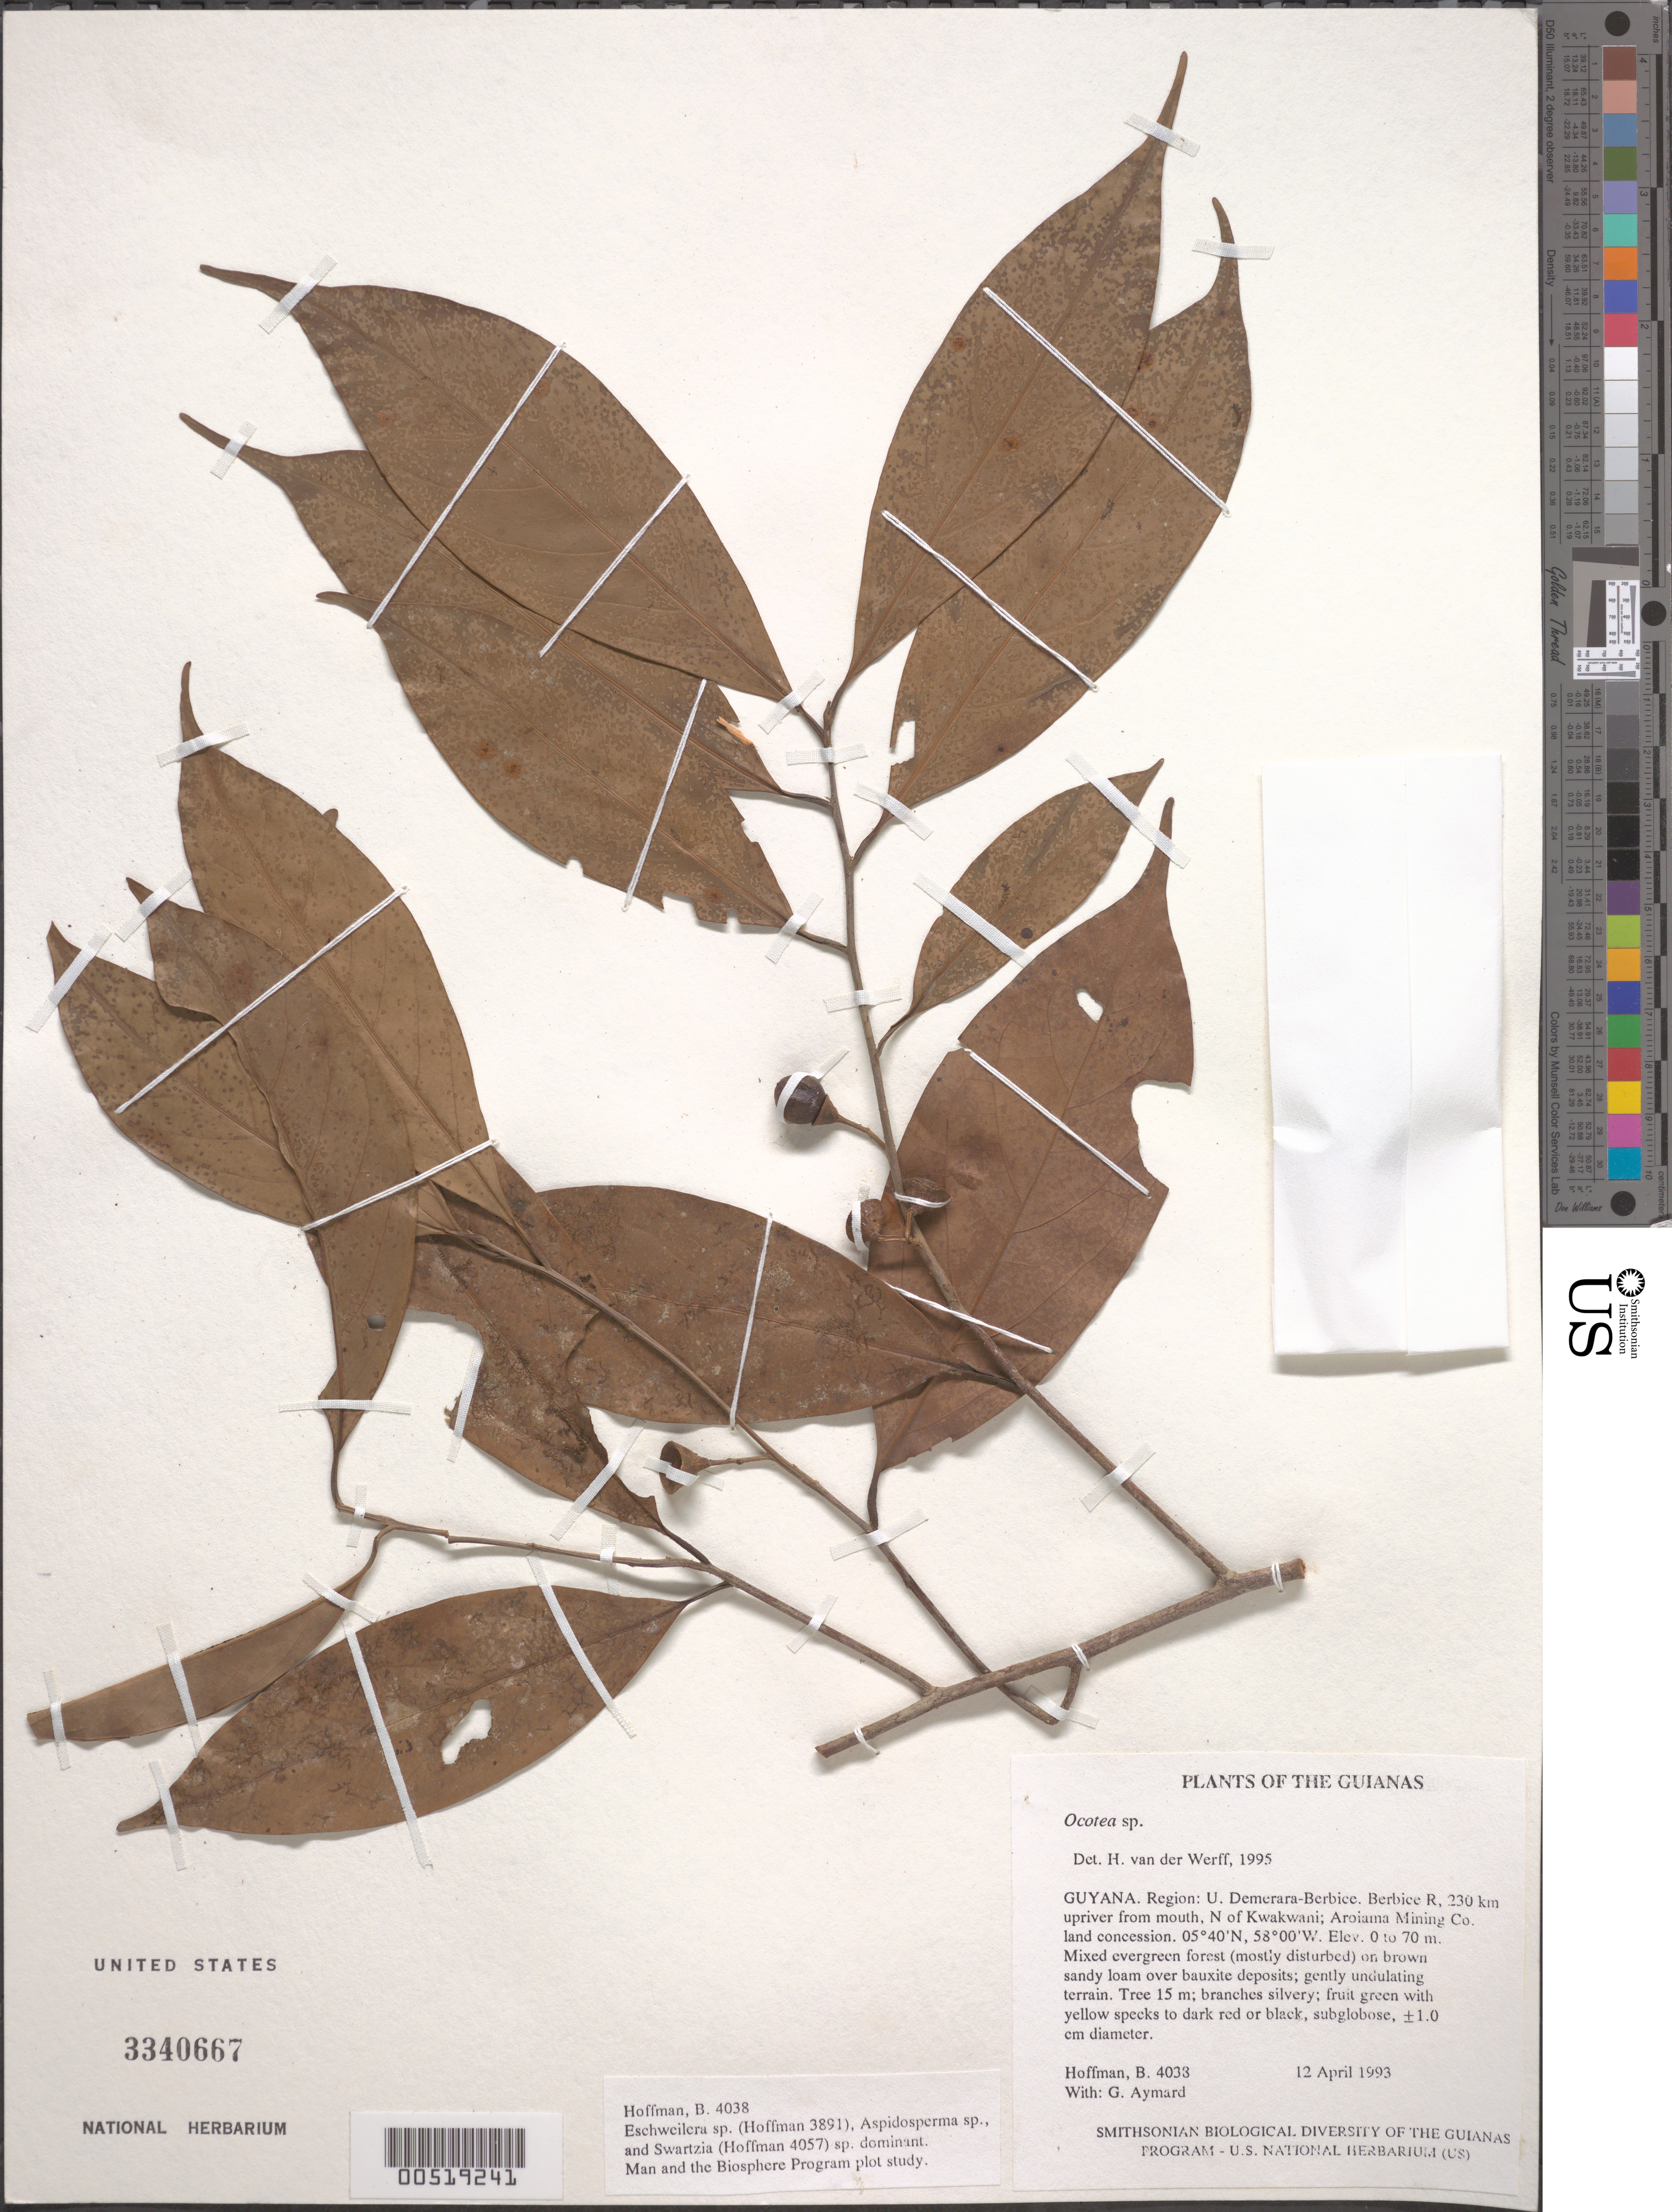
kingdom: Plantae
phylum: Tracheophyta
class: Magnoliopsida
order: Laurales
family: Lauraceae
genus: Ocotea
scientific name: Ocotea sp.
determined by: van der Werff, H., (MO), Missouri Botanical Garden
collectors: B. Hoffman & G. A. Aymard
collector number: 4038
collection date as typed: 12 April 1993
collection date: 1993-04-12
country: Guyana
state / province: U. Demerara-Berbice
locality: Berbice River, 230 km upriver from mouth, N of Kwakwani; Aroiama Mining Co. land concession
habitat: Mixed evergreen forest (mostly disturbed) on brown sandy loam over bauxite deposits; gently undulating terrain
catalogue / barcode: US 3340667